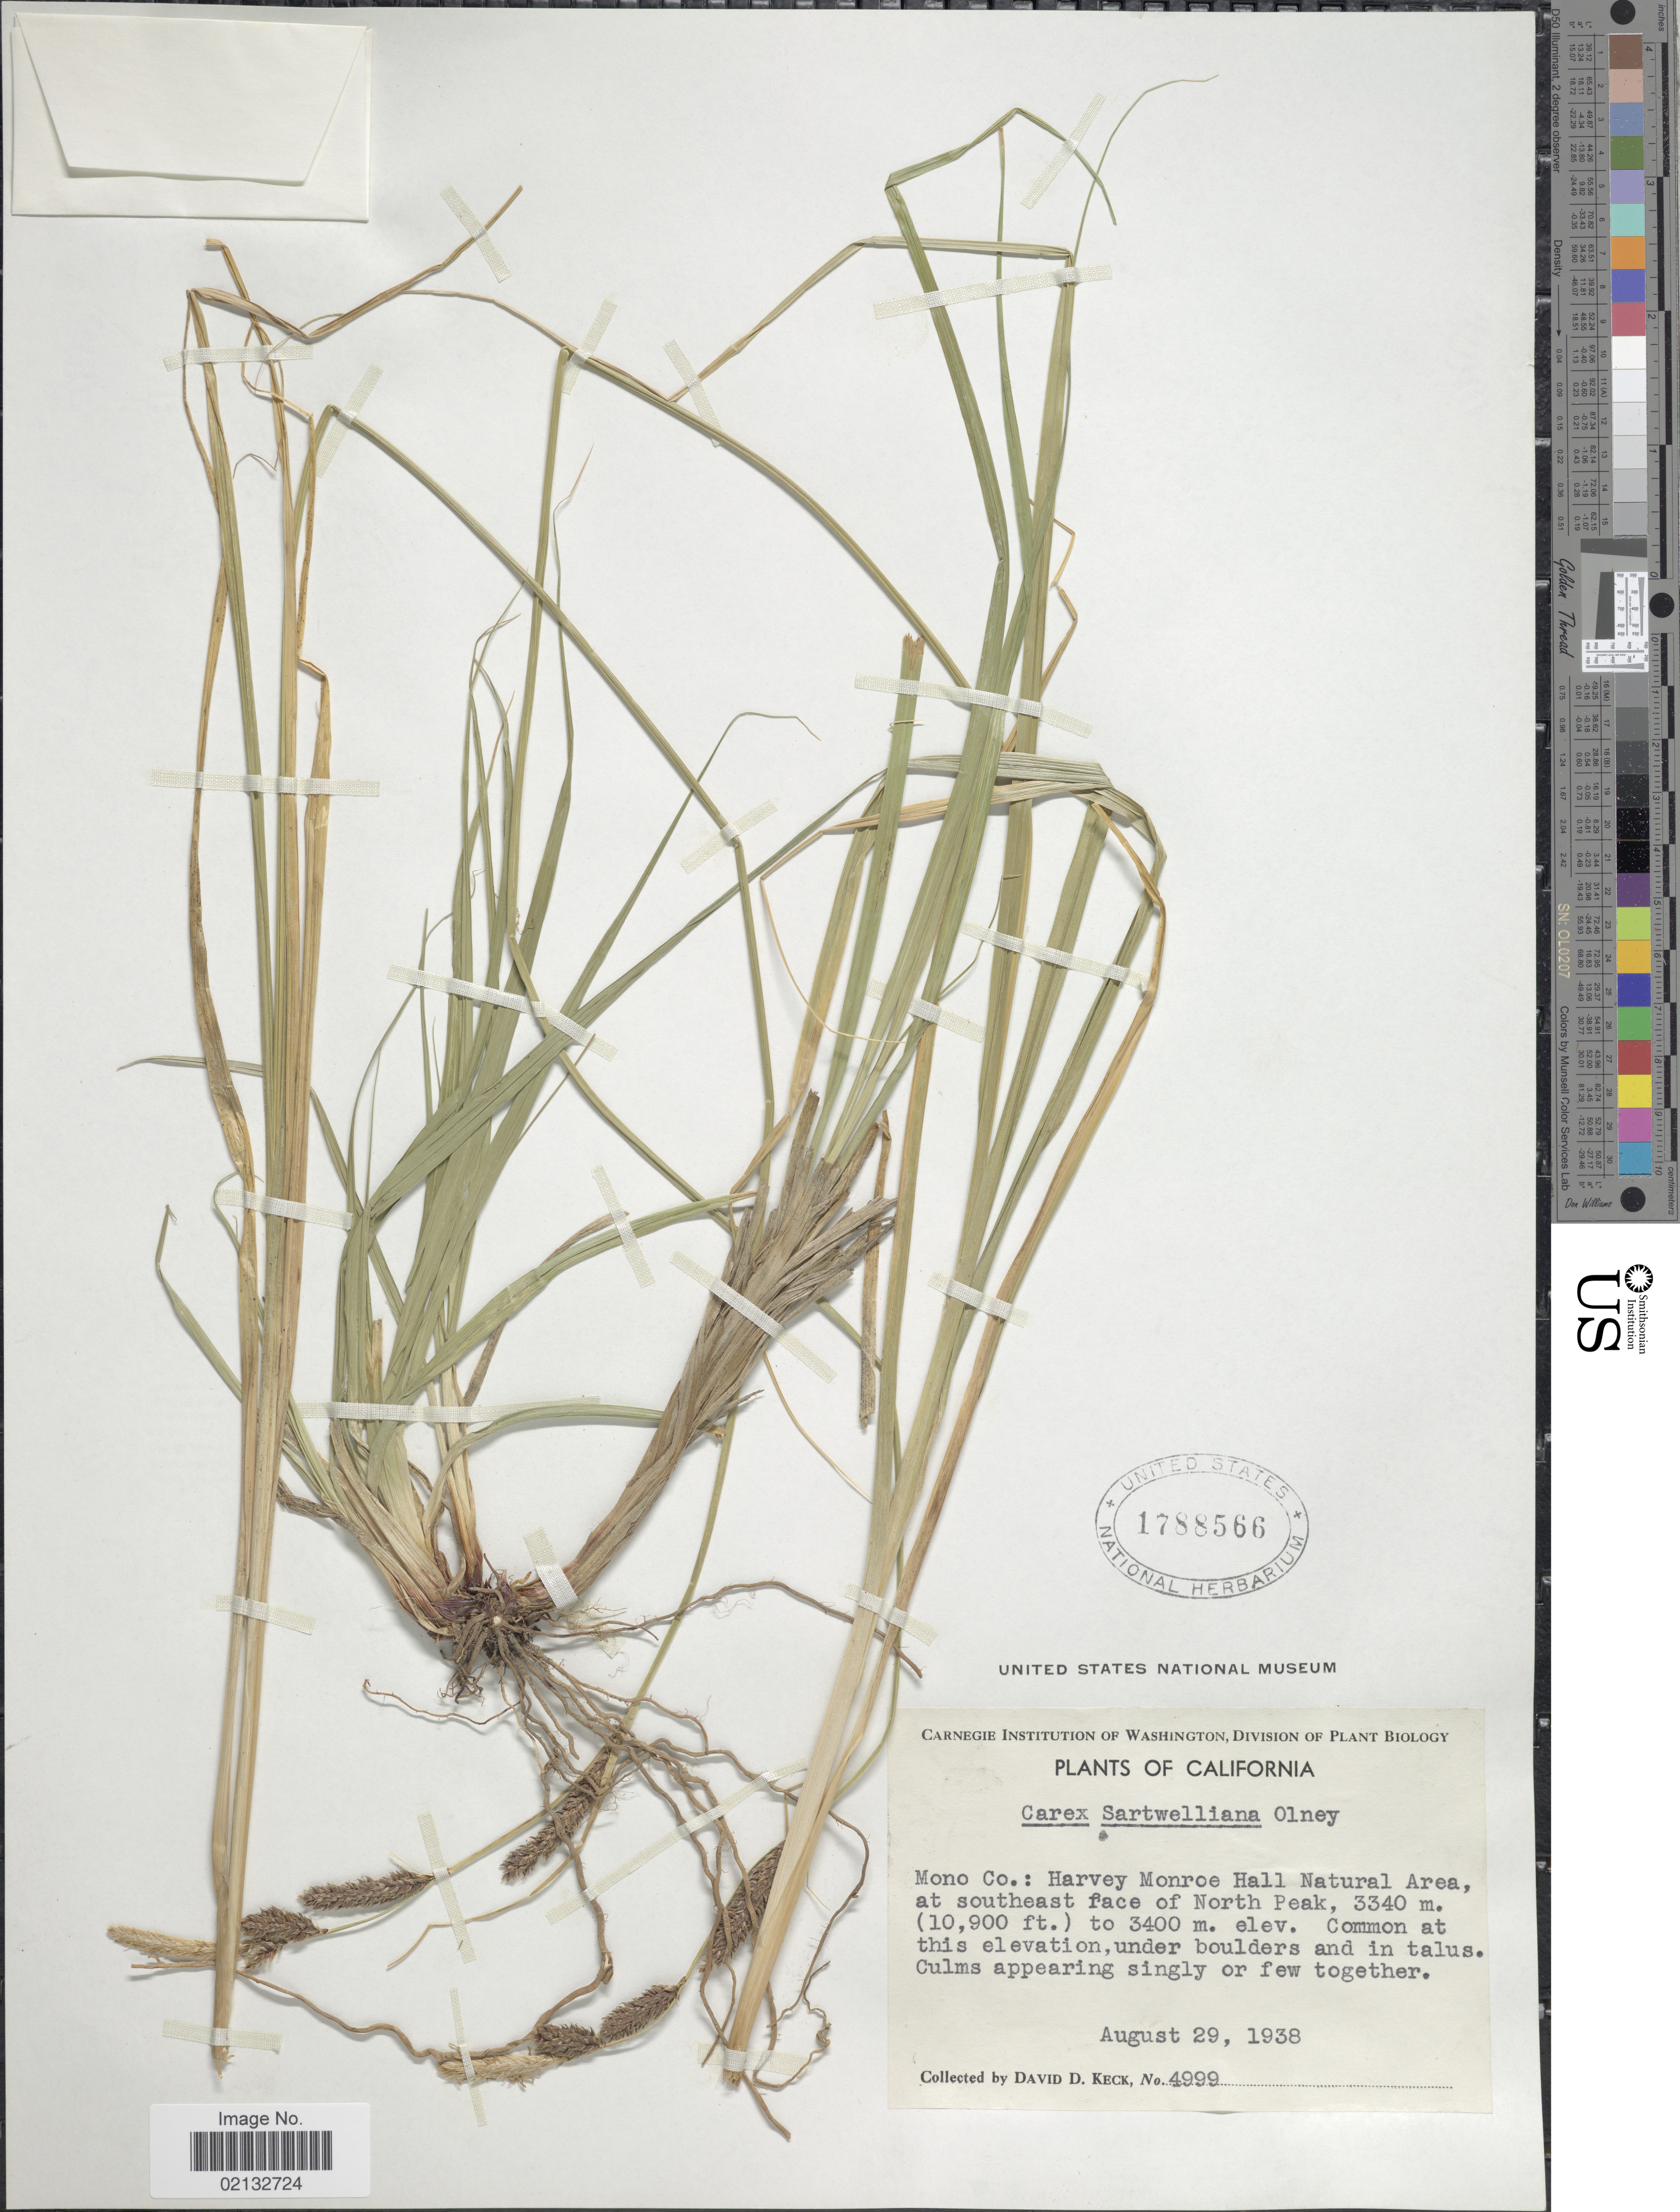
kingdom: Plantae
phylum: Tracheophyta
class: Liliopsida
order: Poales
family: Cyperaceae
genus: Carex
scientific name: Carex sartwelliana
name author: Olney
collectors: D. D. Keck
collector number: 4999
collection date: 1938-08-29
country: United States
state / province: California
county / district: Mono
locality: Mono Co.: Harvey Monroe Hall Natural Area, at southeast face of North Peak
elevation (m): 3340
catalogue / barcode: US 1788566